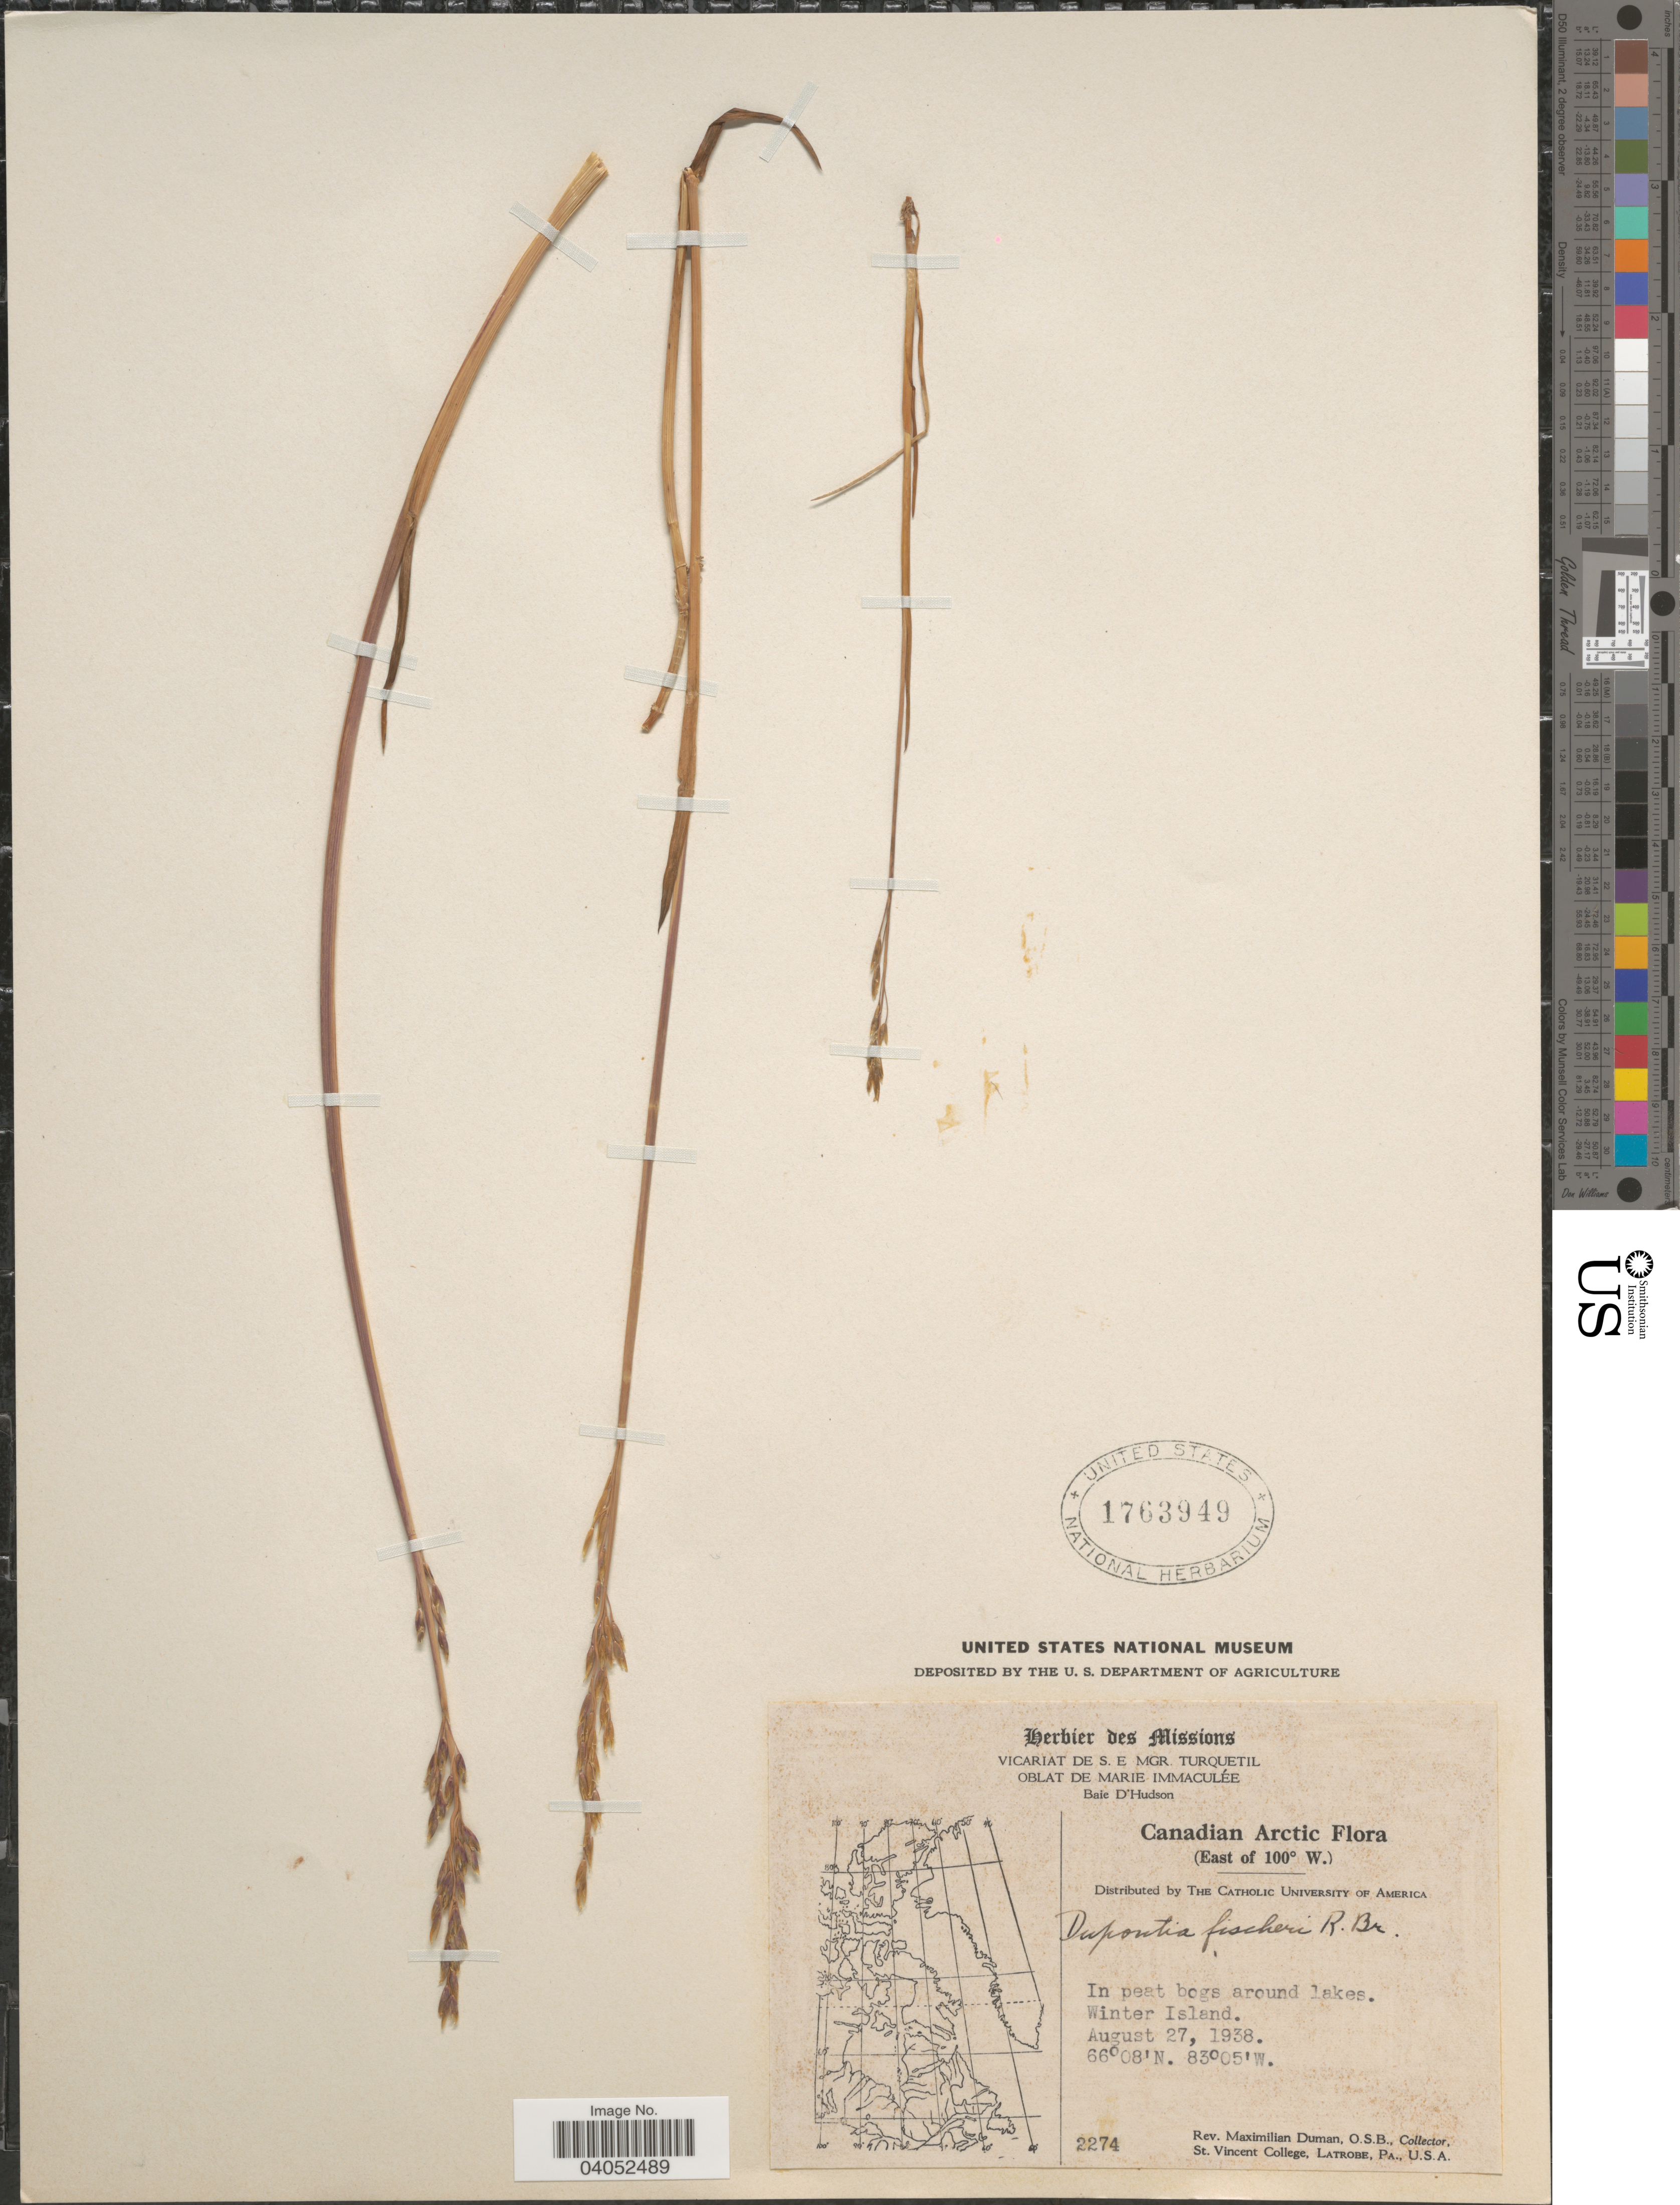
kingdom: Plantae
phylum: Tracheophyta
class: Liliopsida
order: Poales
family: Poaceae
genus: Dupontia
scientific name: Dupontia micrantha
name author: Holm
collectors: M. Duman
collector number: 2274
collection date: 1938-08-27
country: Canada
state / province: Nunavut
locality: Canadian Arctic. (East of 100º W.). In peat bogs around lakes. Winter Island.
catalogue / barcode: US 1763949